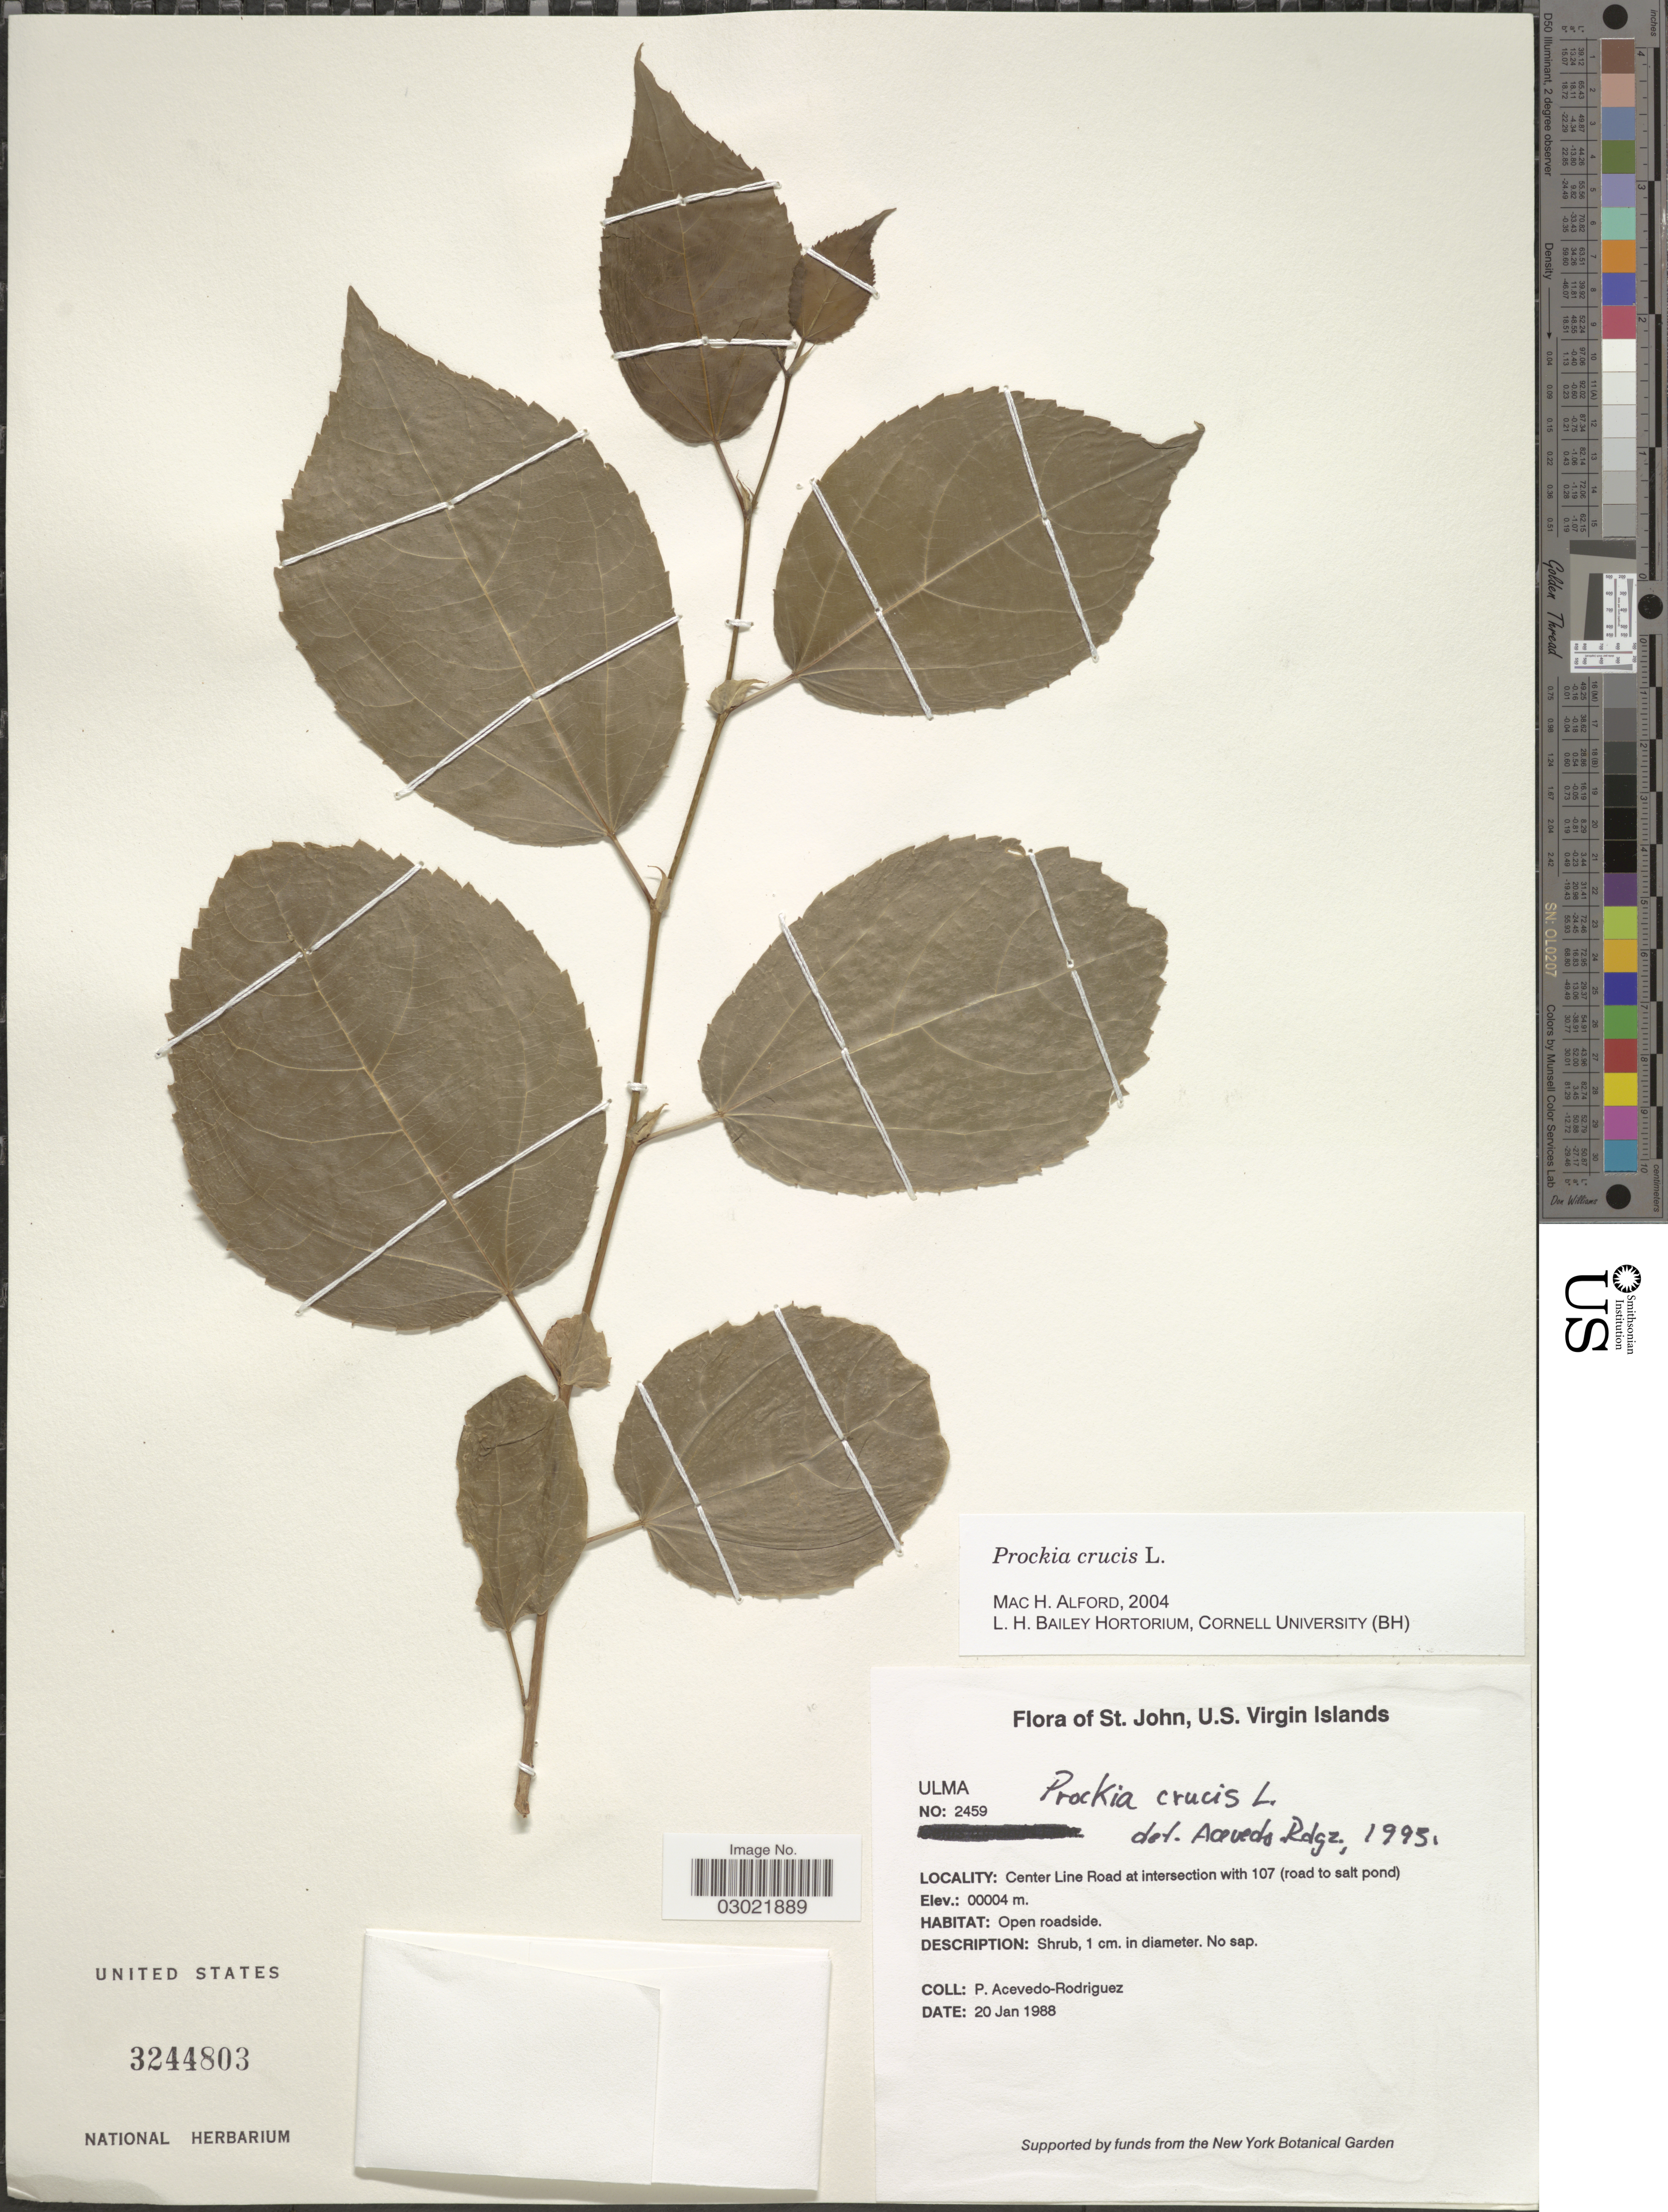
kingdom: Plantae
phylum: Tracheophyta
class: Magnoliopsida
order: Malpighiales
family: Salicaceae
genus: Prockia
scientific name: Prockia crucis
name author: P. Browne ex L.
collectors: P. Acevedo-Rodr.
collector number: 2459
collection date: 1988-01-20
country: U.S. Virgin Islands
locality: St. John. Center Line Road at intersection with 107 (road to salt pond).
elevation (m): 4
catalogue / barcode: US 3244803